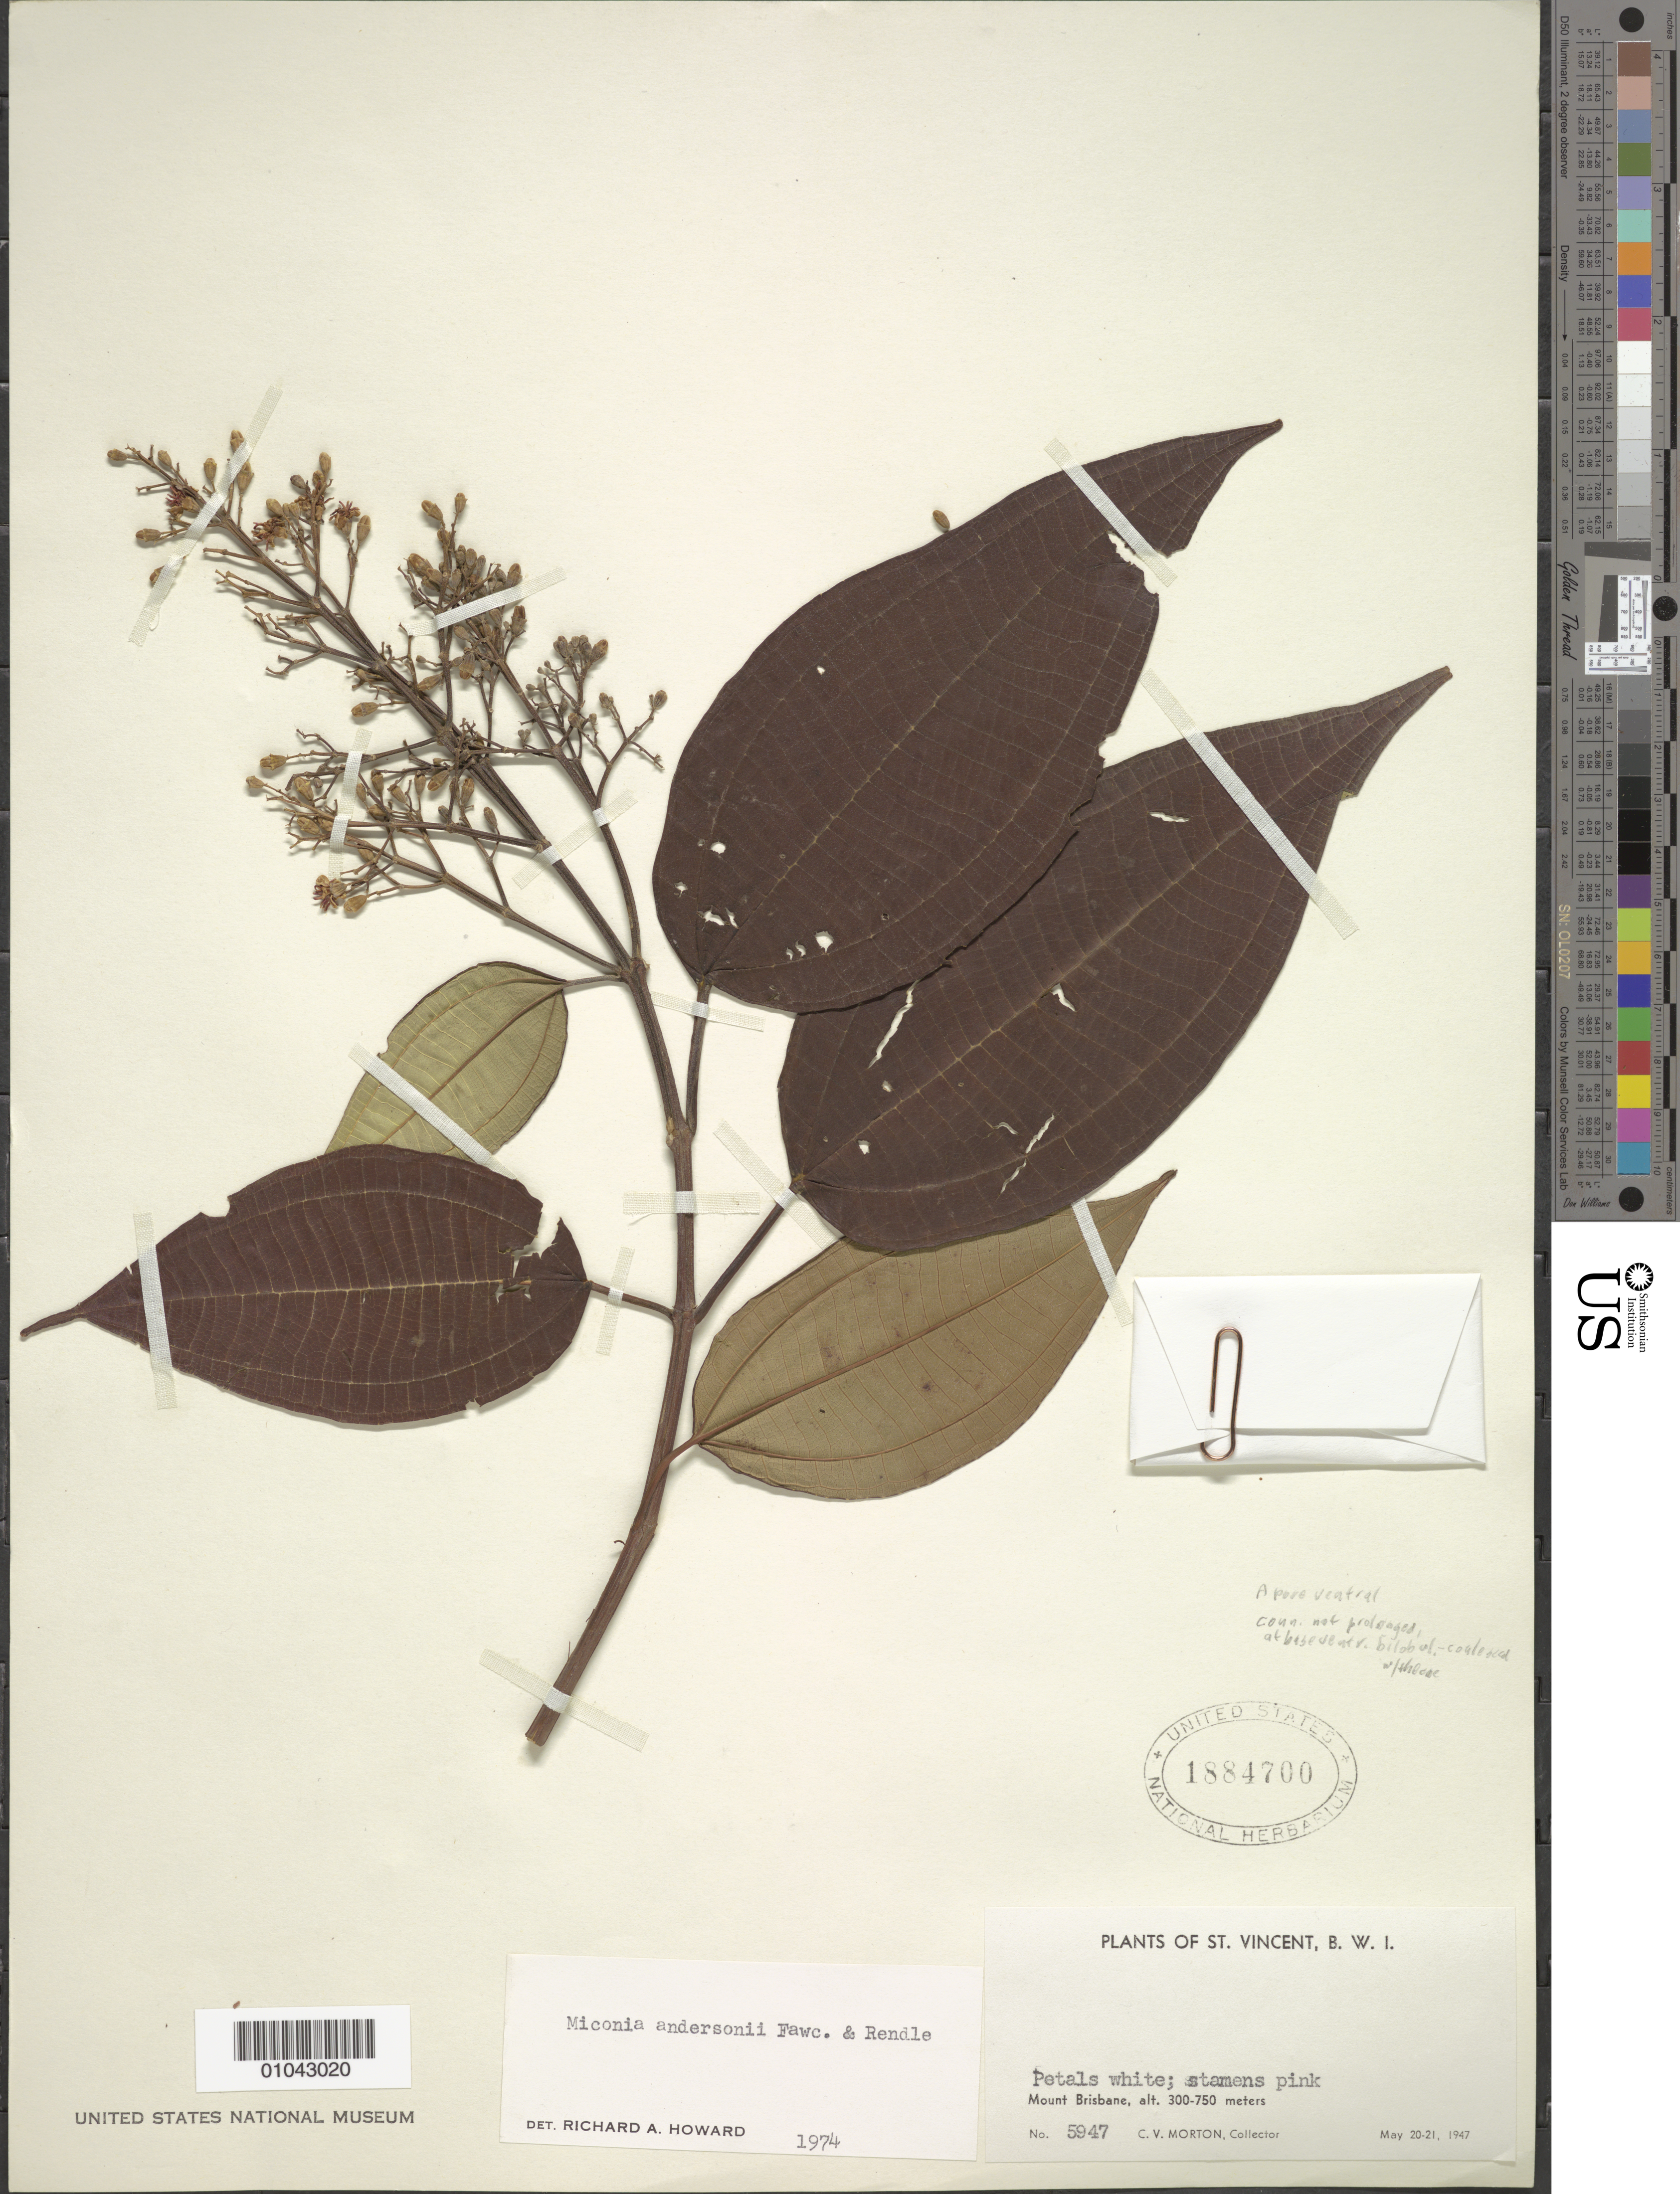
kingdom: Plantae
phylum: Tracheophyta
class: Magnoliopsida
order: Myrtales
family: Melastomataceae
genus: Miconia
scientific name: Miconia andersonii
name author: Fawc. & Rendle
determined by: Howard, R. A.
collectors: C. V. Morton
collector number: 5947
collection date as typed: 20 May 1947 to 21 May 1947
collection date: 1947-05-20/1947-05-21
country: St. Vincent - Grenadines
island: St. Vincent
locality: Mount Brisbane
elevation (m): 300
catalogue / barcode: US 1884700